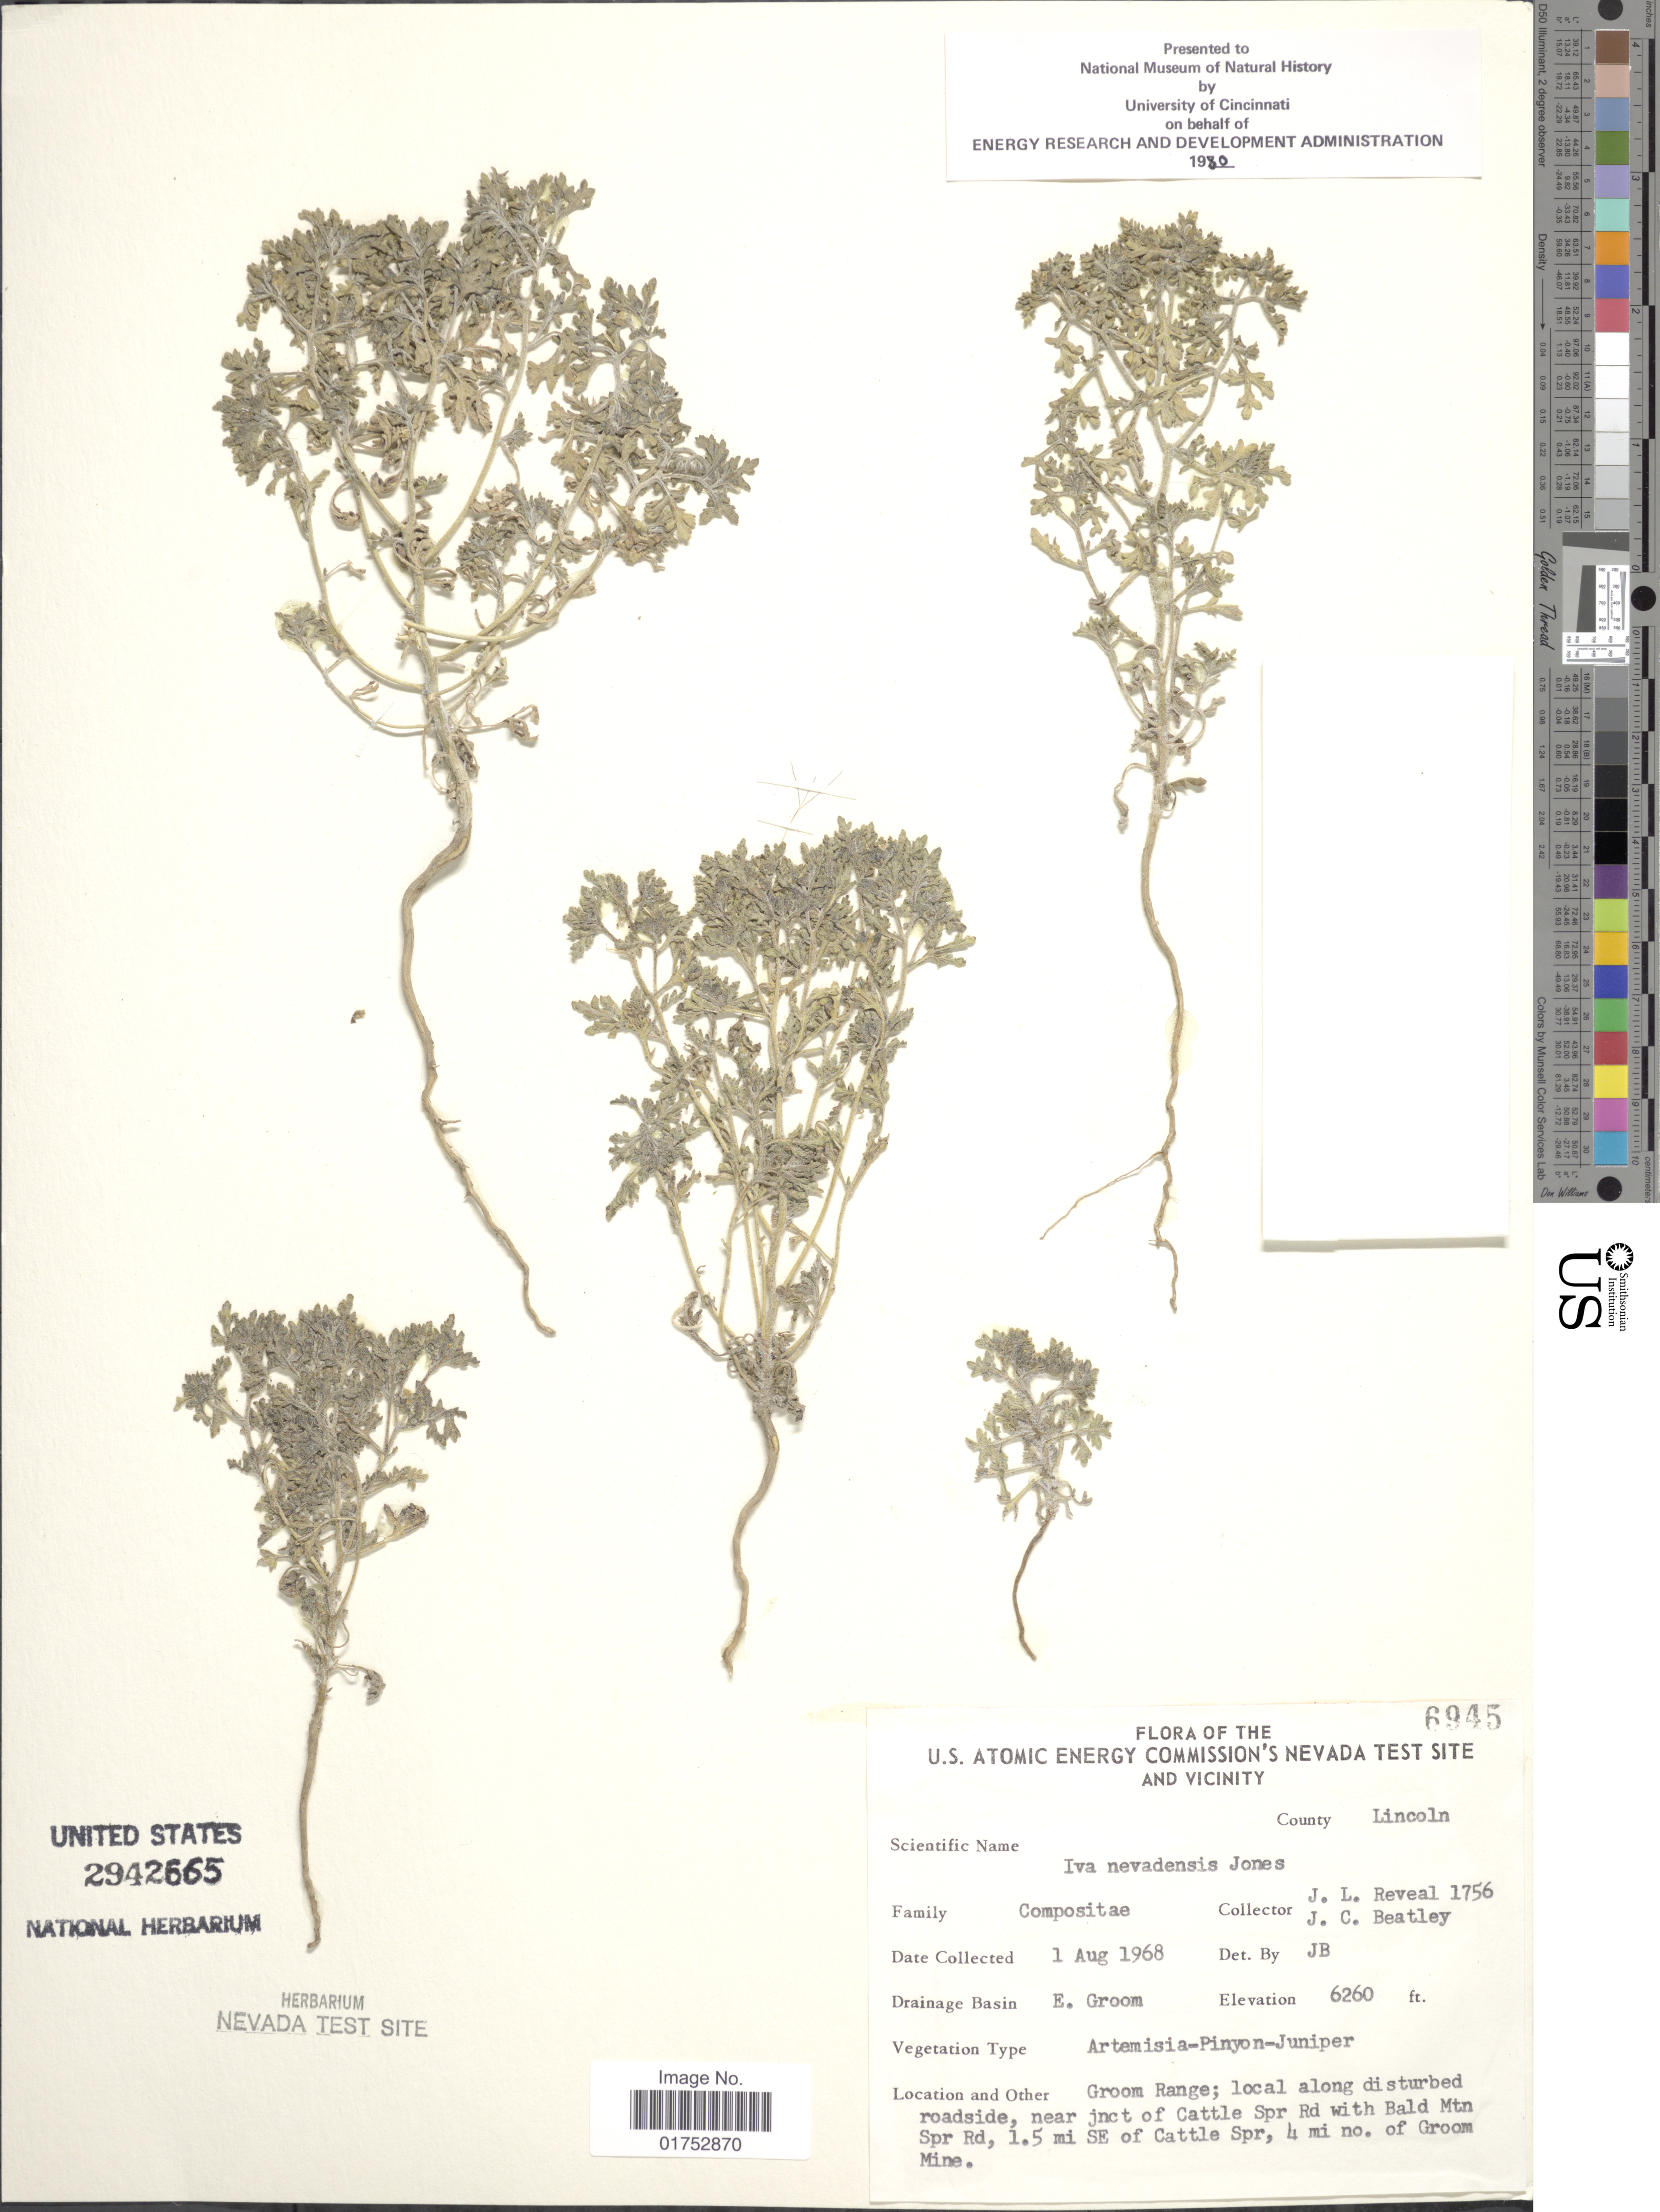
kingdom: Plantae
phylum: Tracheophyta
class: Magnoliopsida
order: Asterales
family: Asteraceae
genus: Iva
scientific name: Iva nevadensis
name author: M.E. Jones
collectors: J. L. Reveal & J. C. Beatley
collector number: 1756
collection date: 1968-08-01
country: United States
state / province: Nevada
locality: U. S. Atomic Energy Commission's Nevada Test Site and Vicinity, County Lincoln, E. Groom, Groom Range, near jnct of Cattle Spr Rd with Bald Mtn Spr Rd, 1.5 mi SE of Cattle Spr, 4 mi no of Groom Mine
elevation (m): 1908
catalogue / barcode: US 2942665